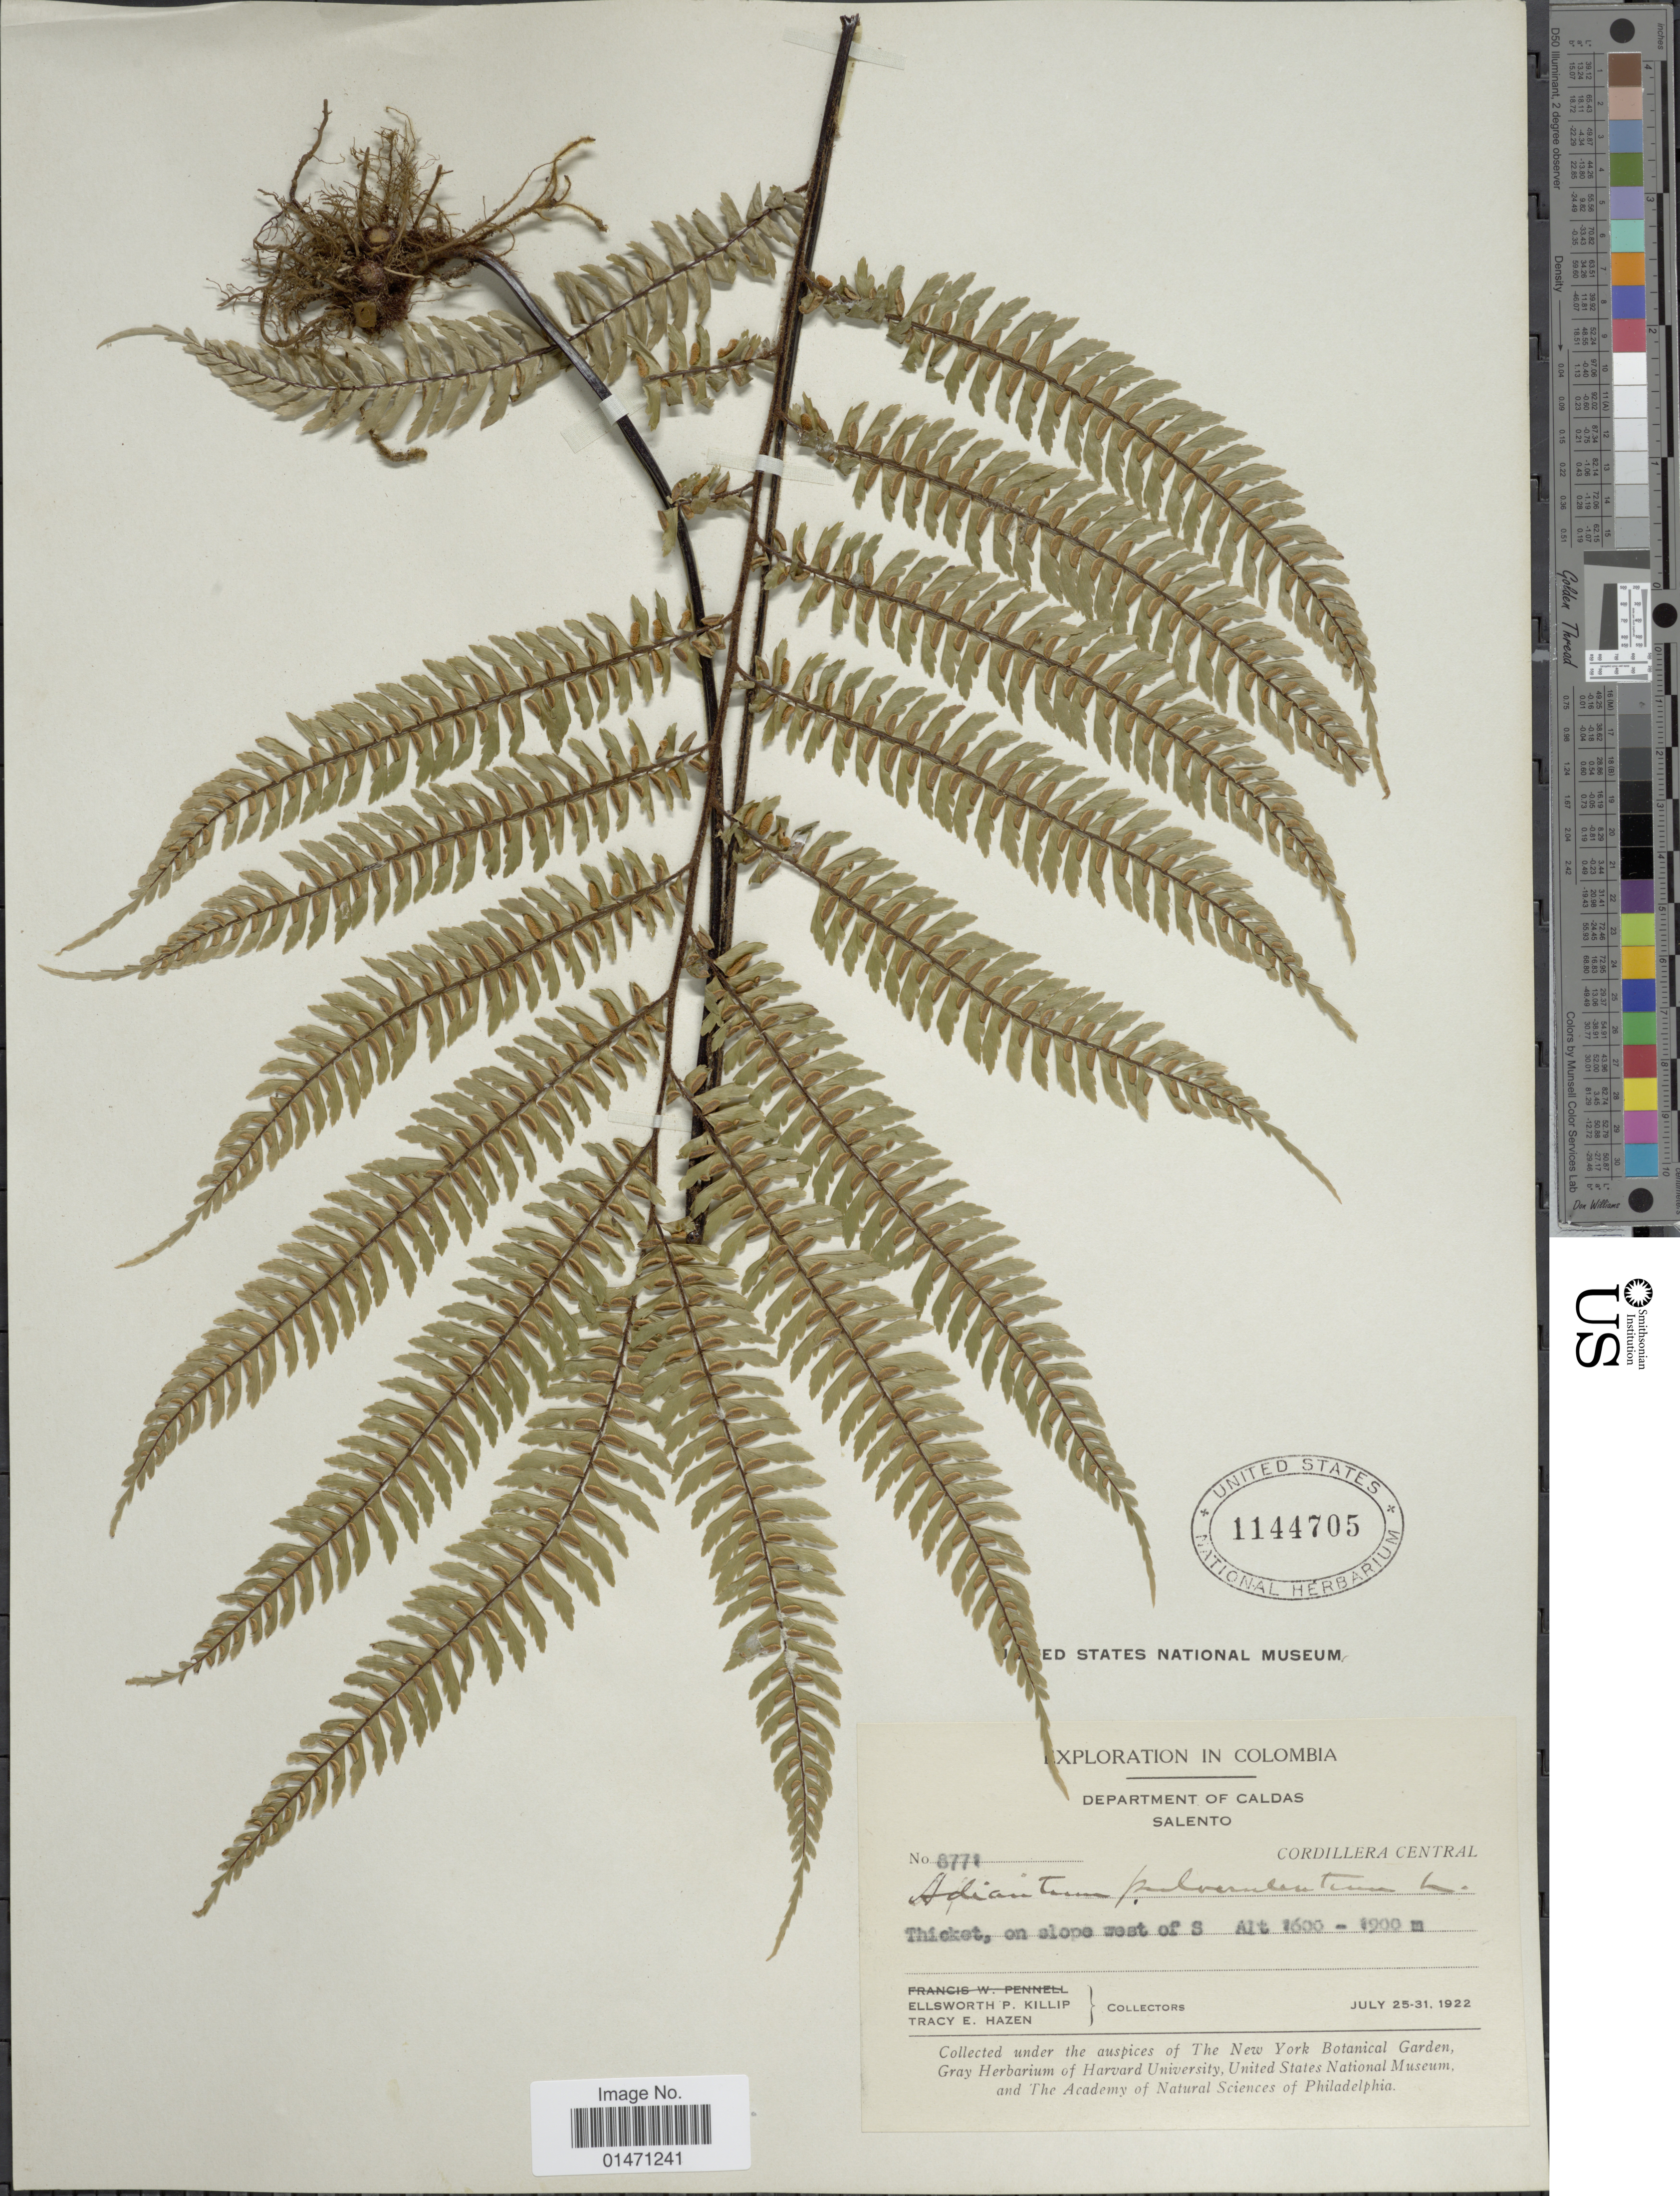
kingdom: Plantae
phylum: Tracheophyta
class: Polypodiopsida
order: Polypodiales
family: Pteridaceae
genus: Adiantum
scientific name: Adiantum pulverulentum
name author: L.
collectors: E. P. Killip & T. E. Hazen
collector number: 8771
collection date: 1922-07-25/1922-07-31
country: Colombia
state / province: Caldas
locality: Department of Caldas, Salento, Cordillera central, thicket on slope west of S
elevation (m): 1600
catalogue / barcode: US 1144705